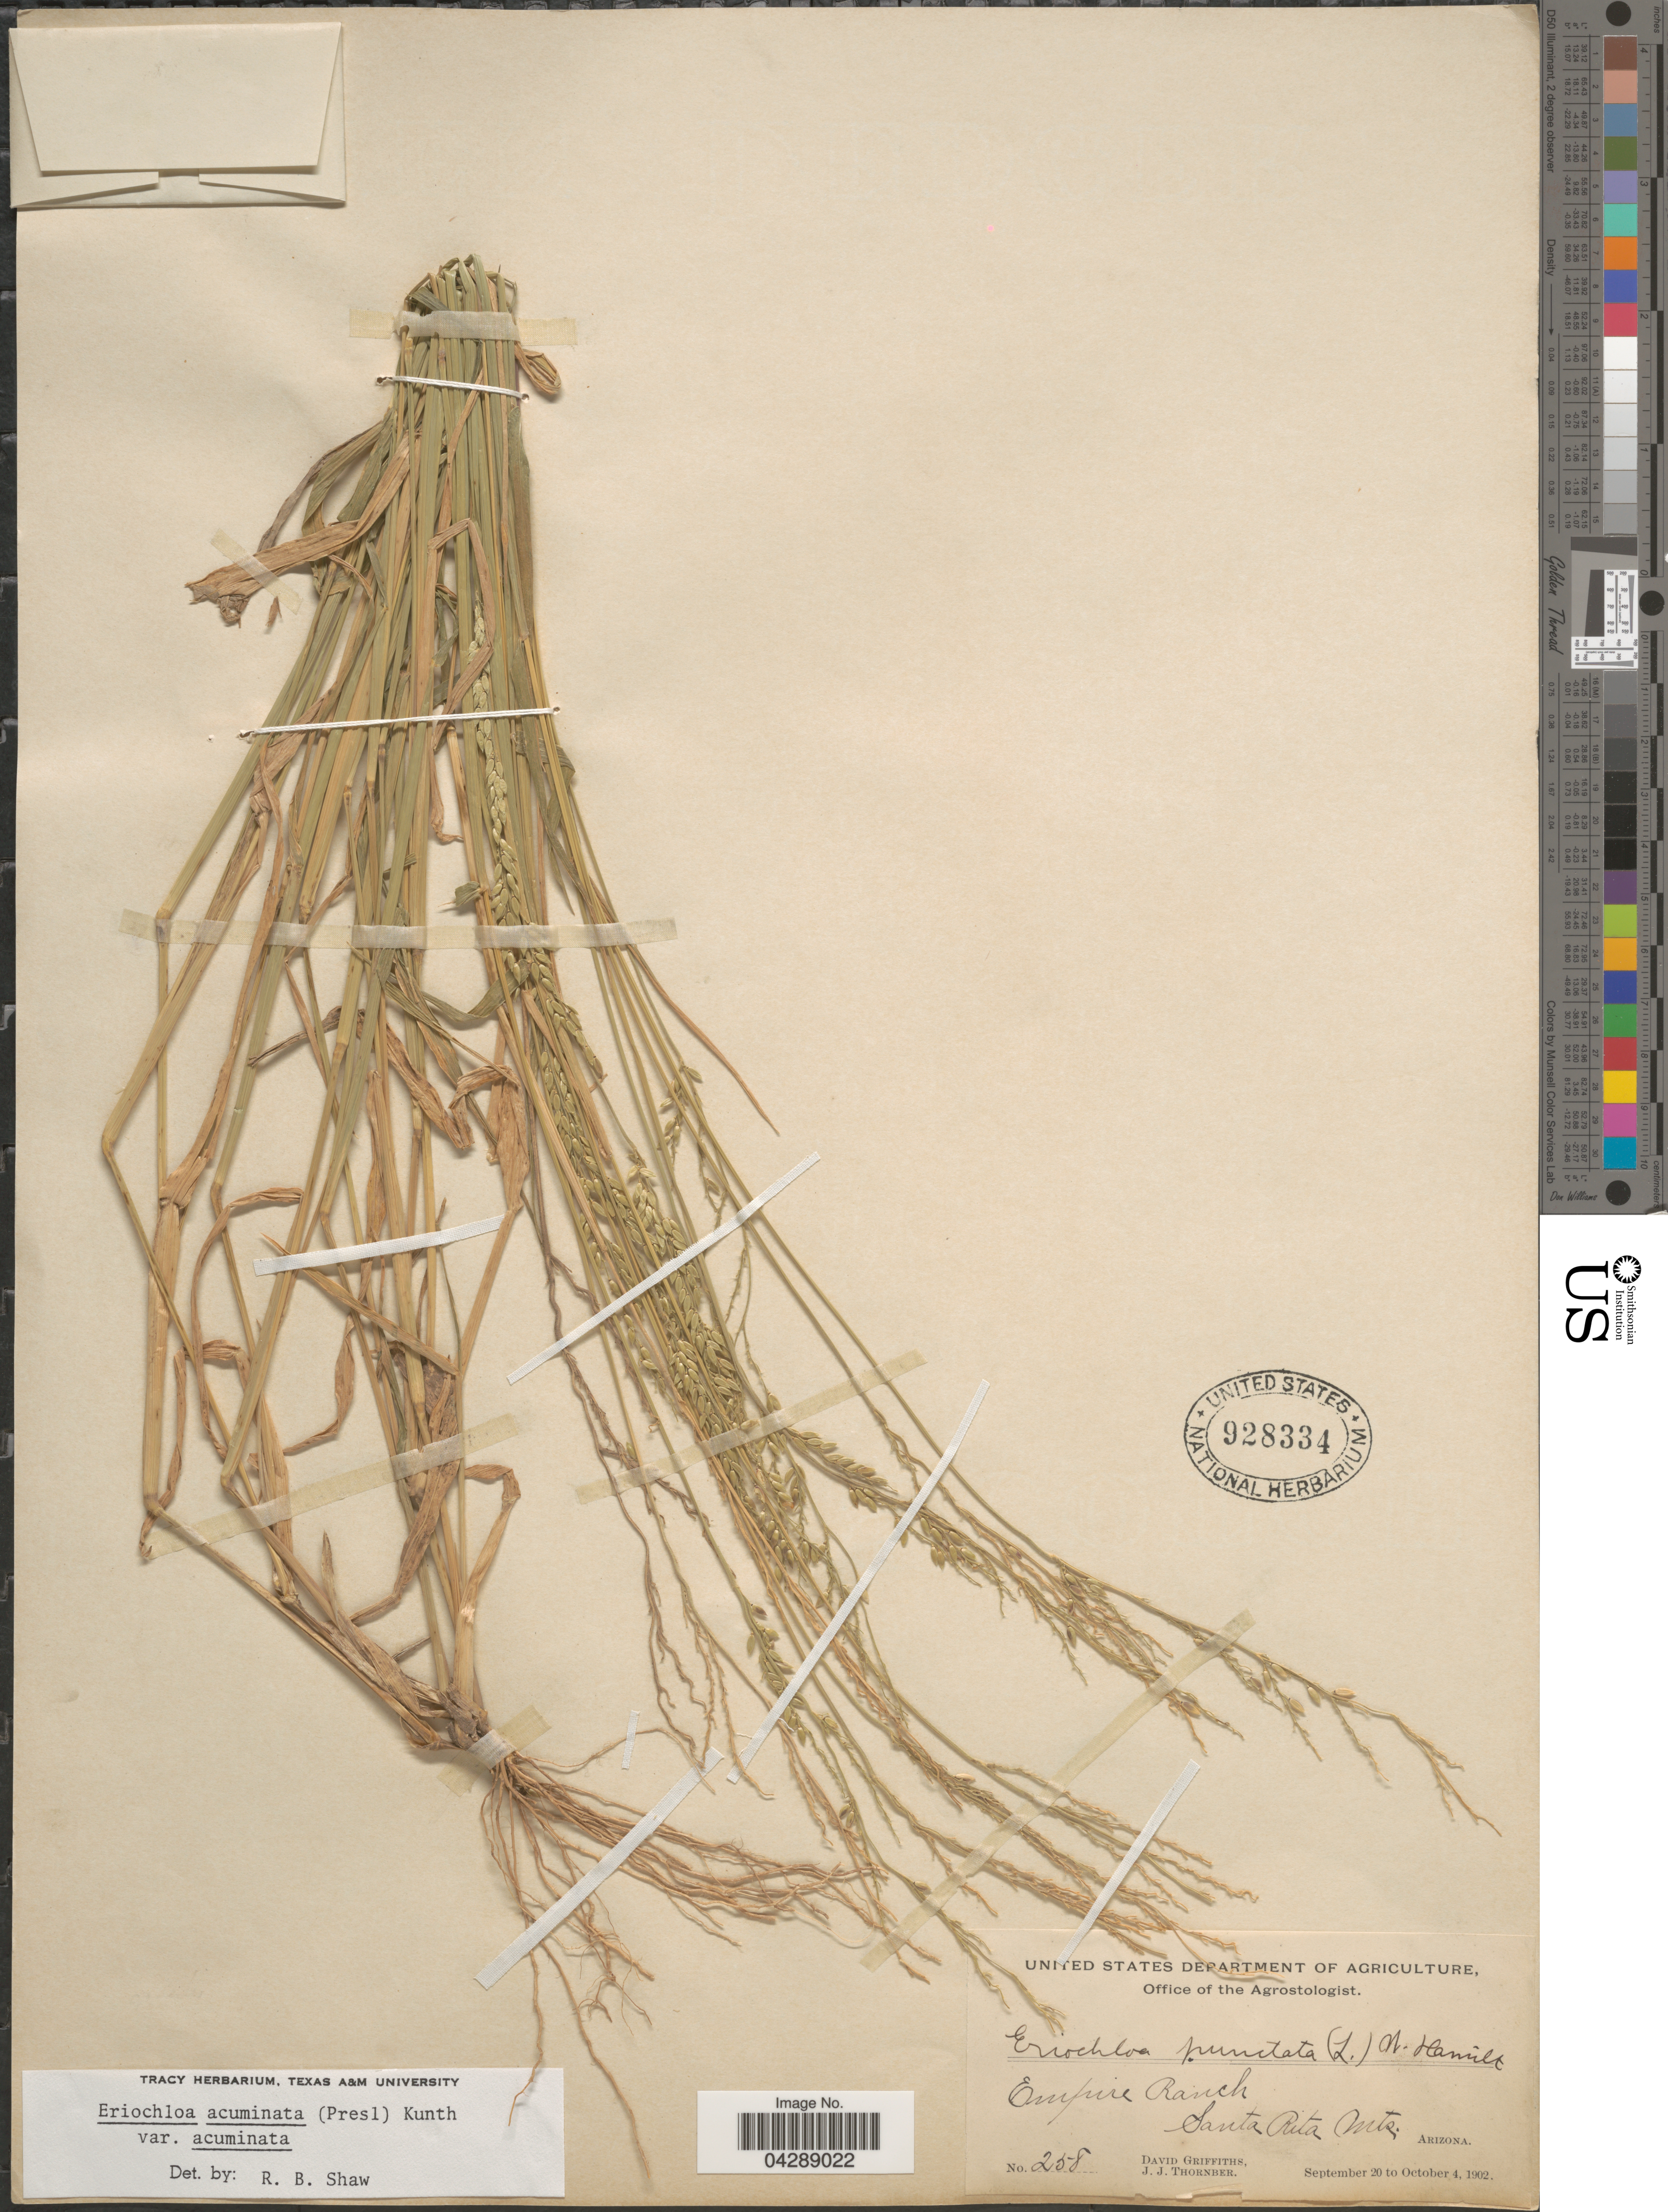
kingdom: Plantae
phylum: Tracheophyta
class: Liliopsida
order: Poales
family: Poaceae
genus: Eriochloa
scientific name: Eriochloa acuminata var. acuminata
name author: (J. Presl) Kunth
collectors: D. Griffiths & J. Thornber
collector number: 258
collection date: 1902-09-20/1902-10-04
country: United States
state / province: Arizona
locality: Empire Ranch. Santa Rita Mts.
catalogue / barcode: US 928334